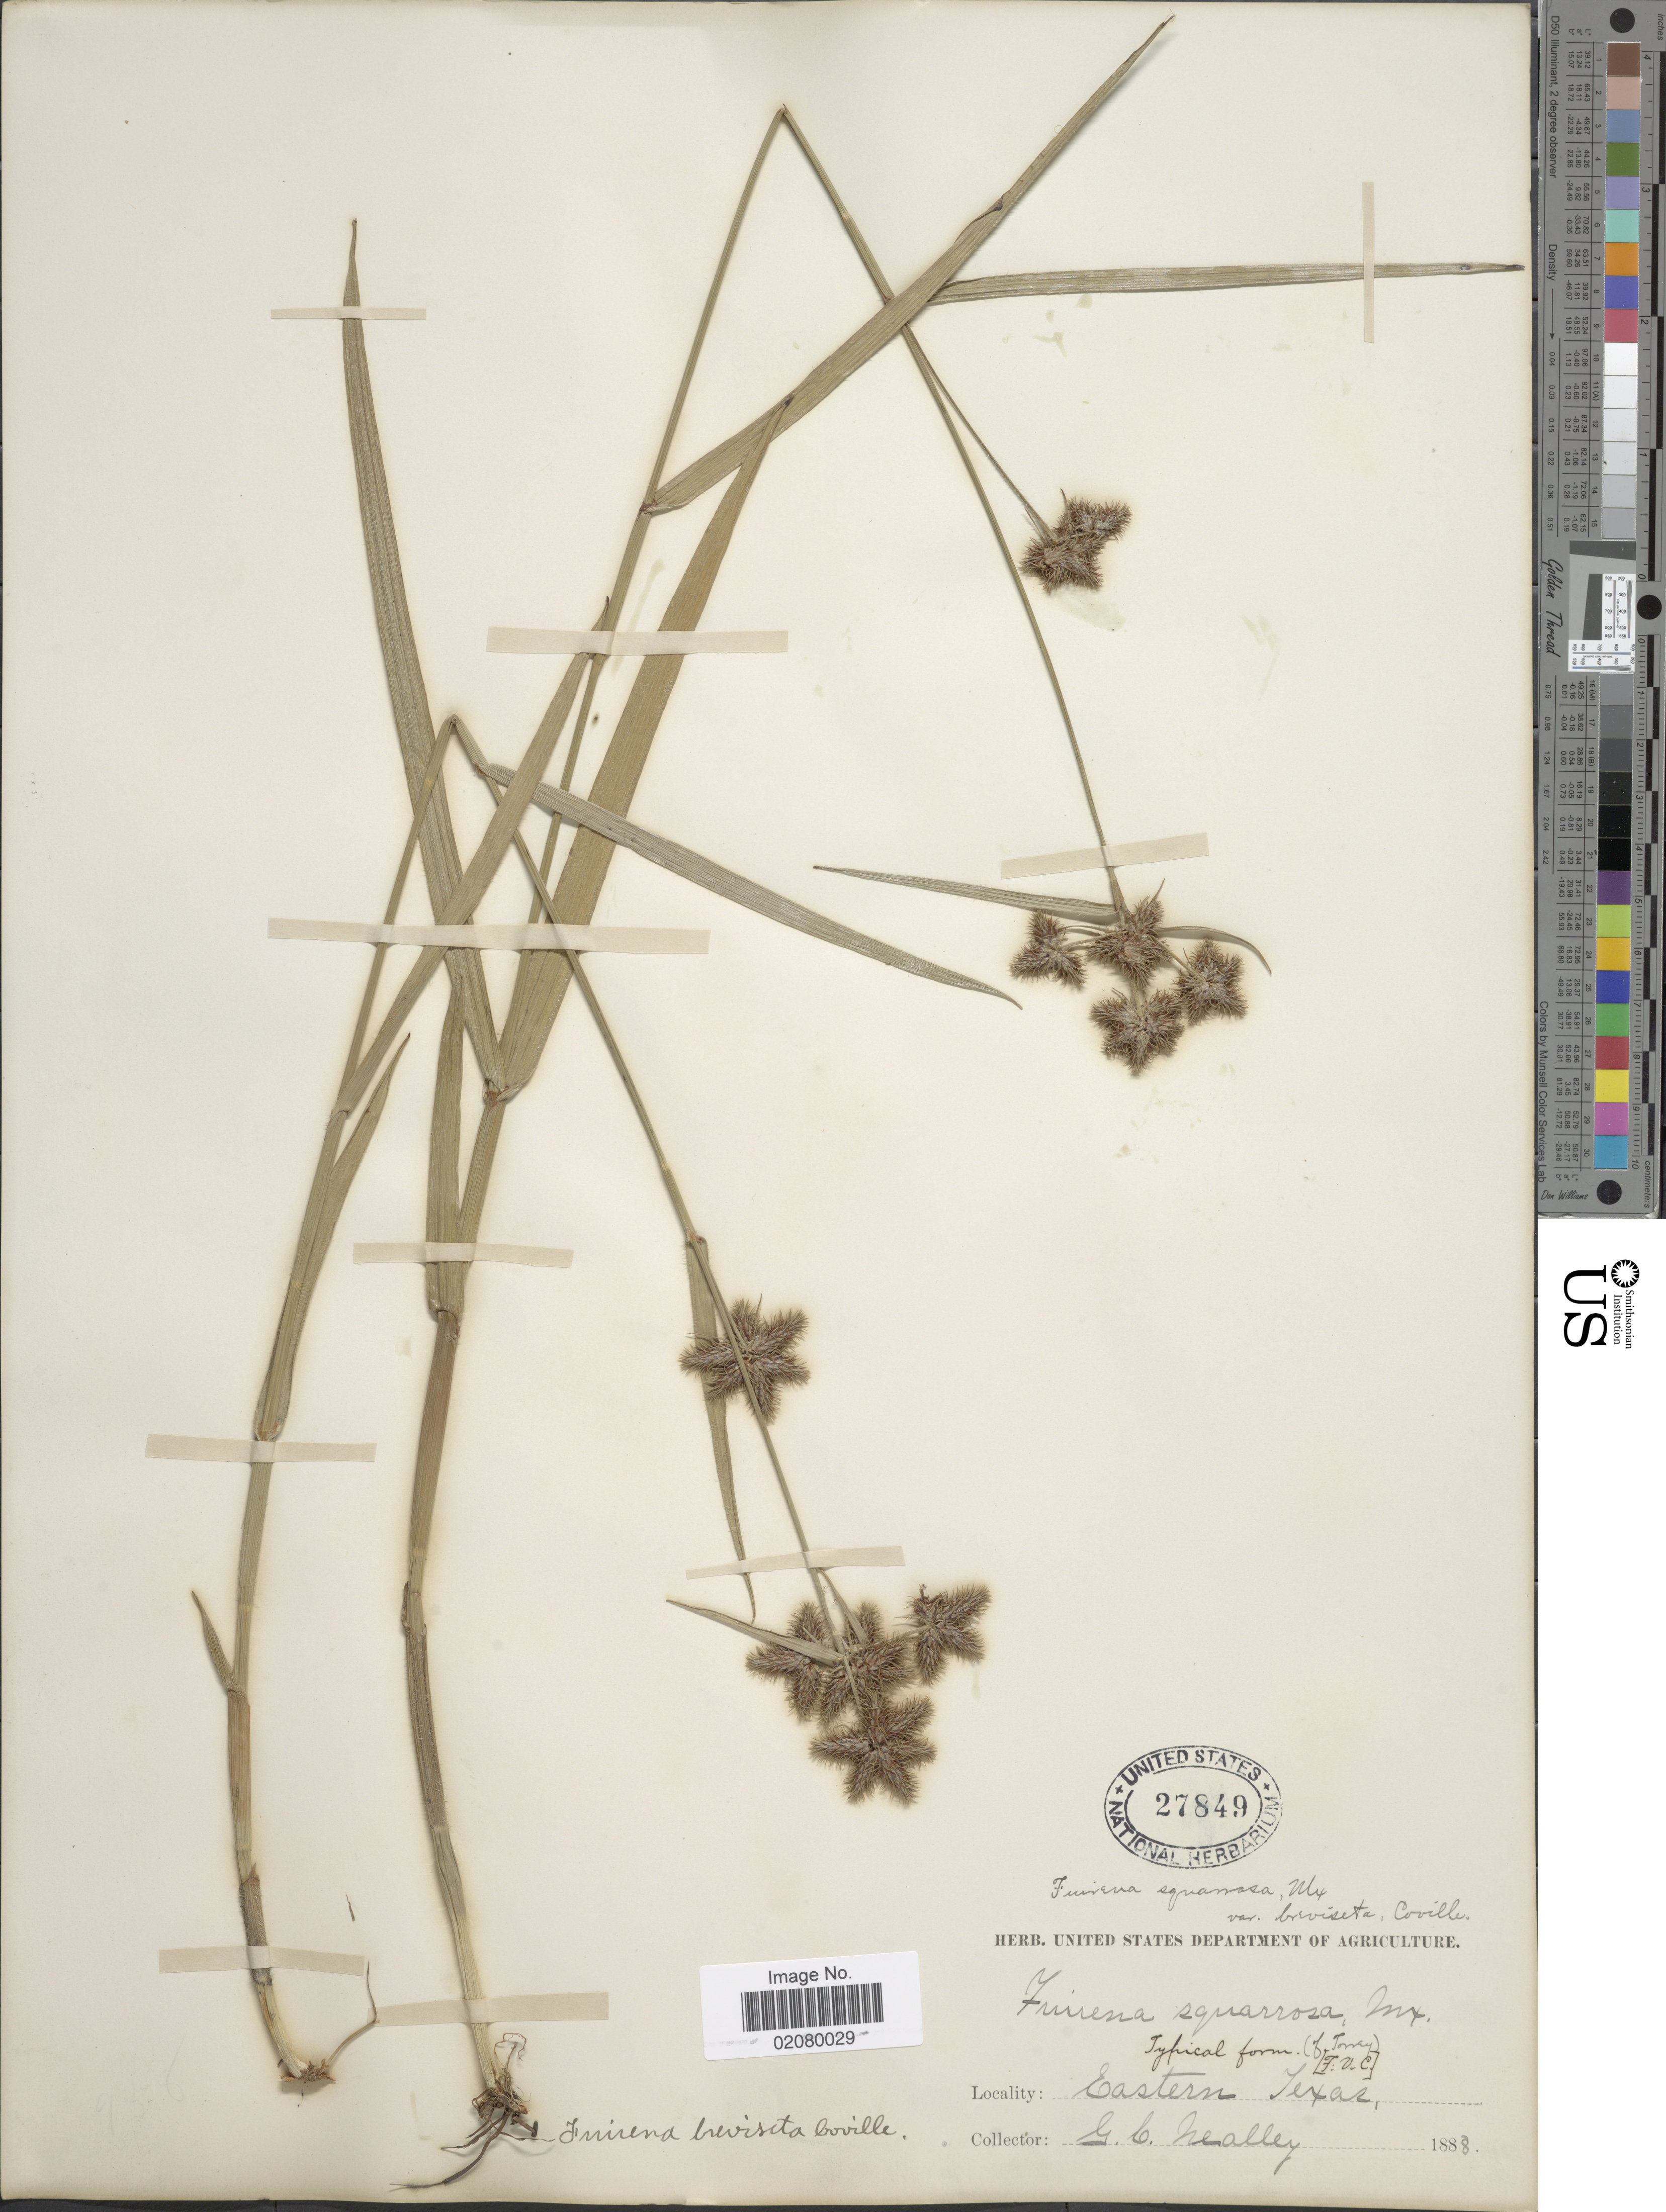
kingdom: Plantae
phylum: Tracheophyta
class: Liliopsida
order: Poales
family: Cyperaceae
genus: Fuirena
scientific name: Fuirena squarrosa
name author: Michx.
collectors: G. C. Nealley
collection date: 1888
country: United States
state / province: Texas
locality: Eastern Texas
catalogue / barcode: US 27849